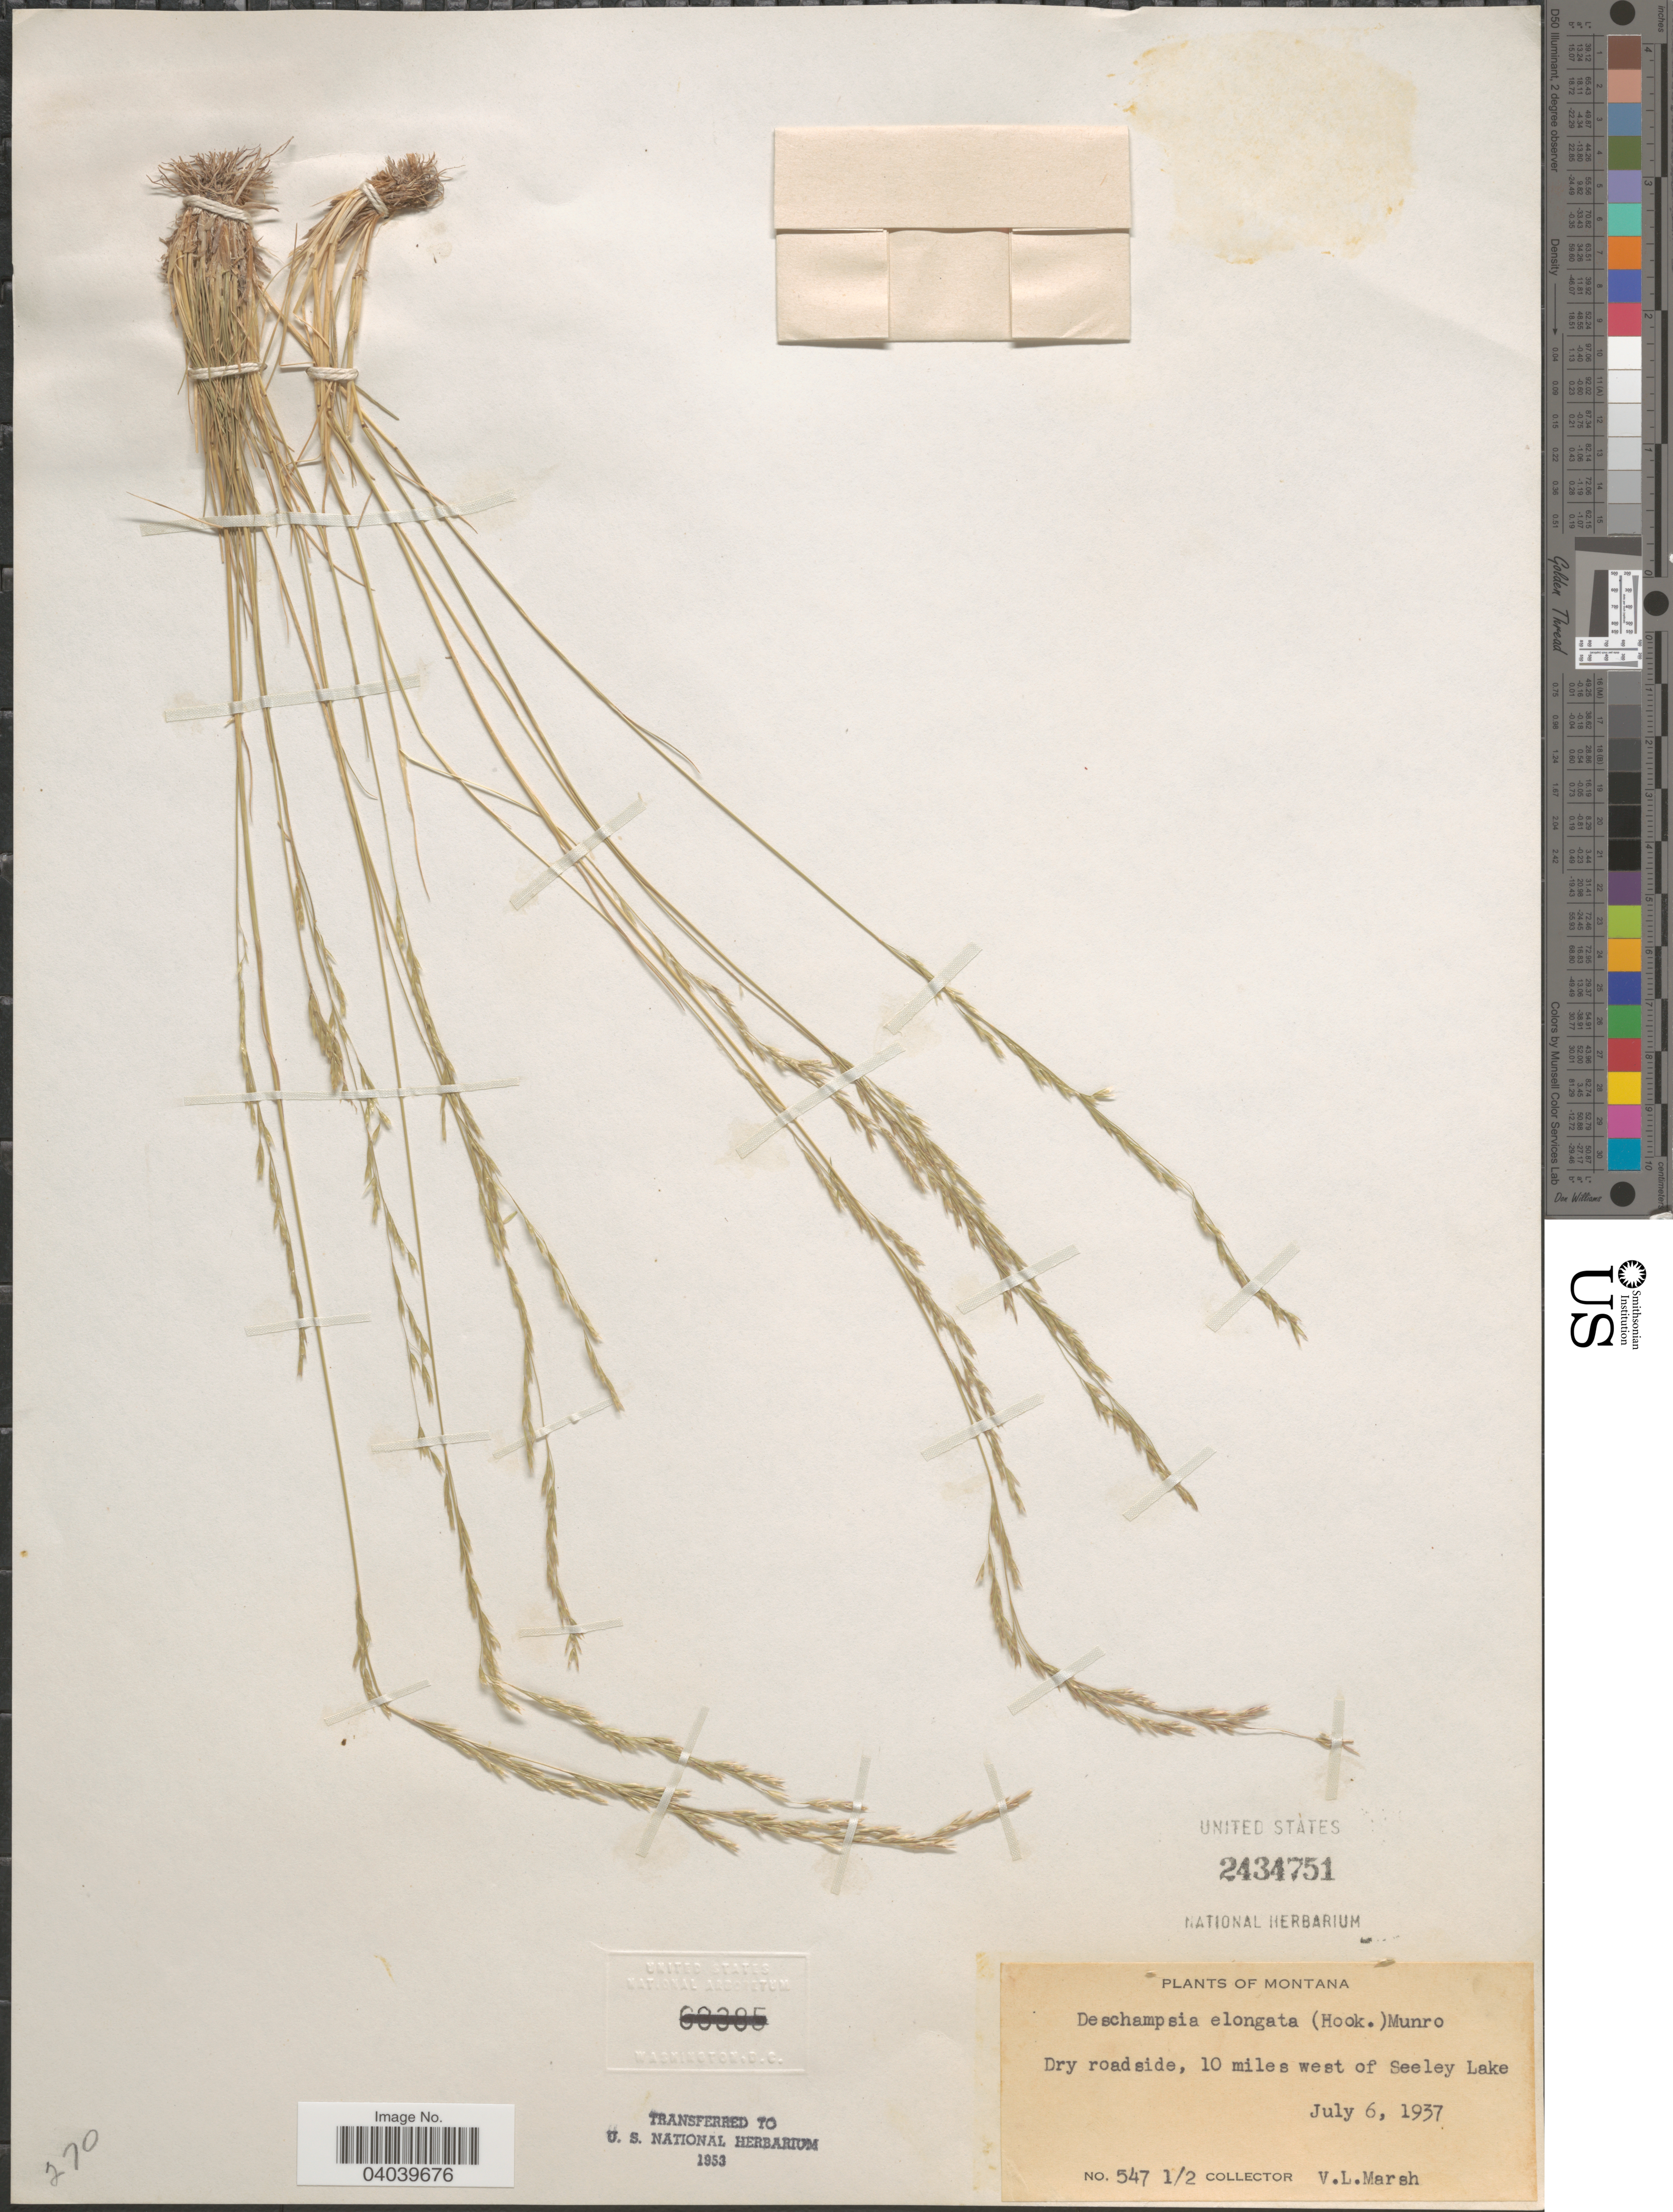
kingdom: Plantae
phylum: Tracheophyta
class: Liliopsida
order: Poales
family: Poaceae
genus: Deschampsia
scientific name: Deschampsia elongata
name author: (Hook.) Munro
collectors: V. L. Marsh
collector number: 547½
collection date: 1937-07-06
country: United States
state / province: Montana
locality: Dry roadside, 10 miles west of Seeley Lake.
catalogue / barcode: US 2434751